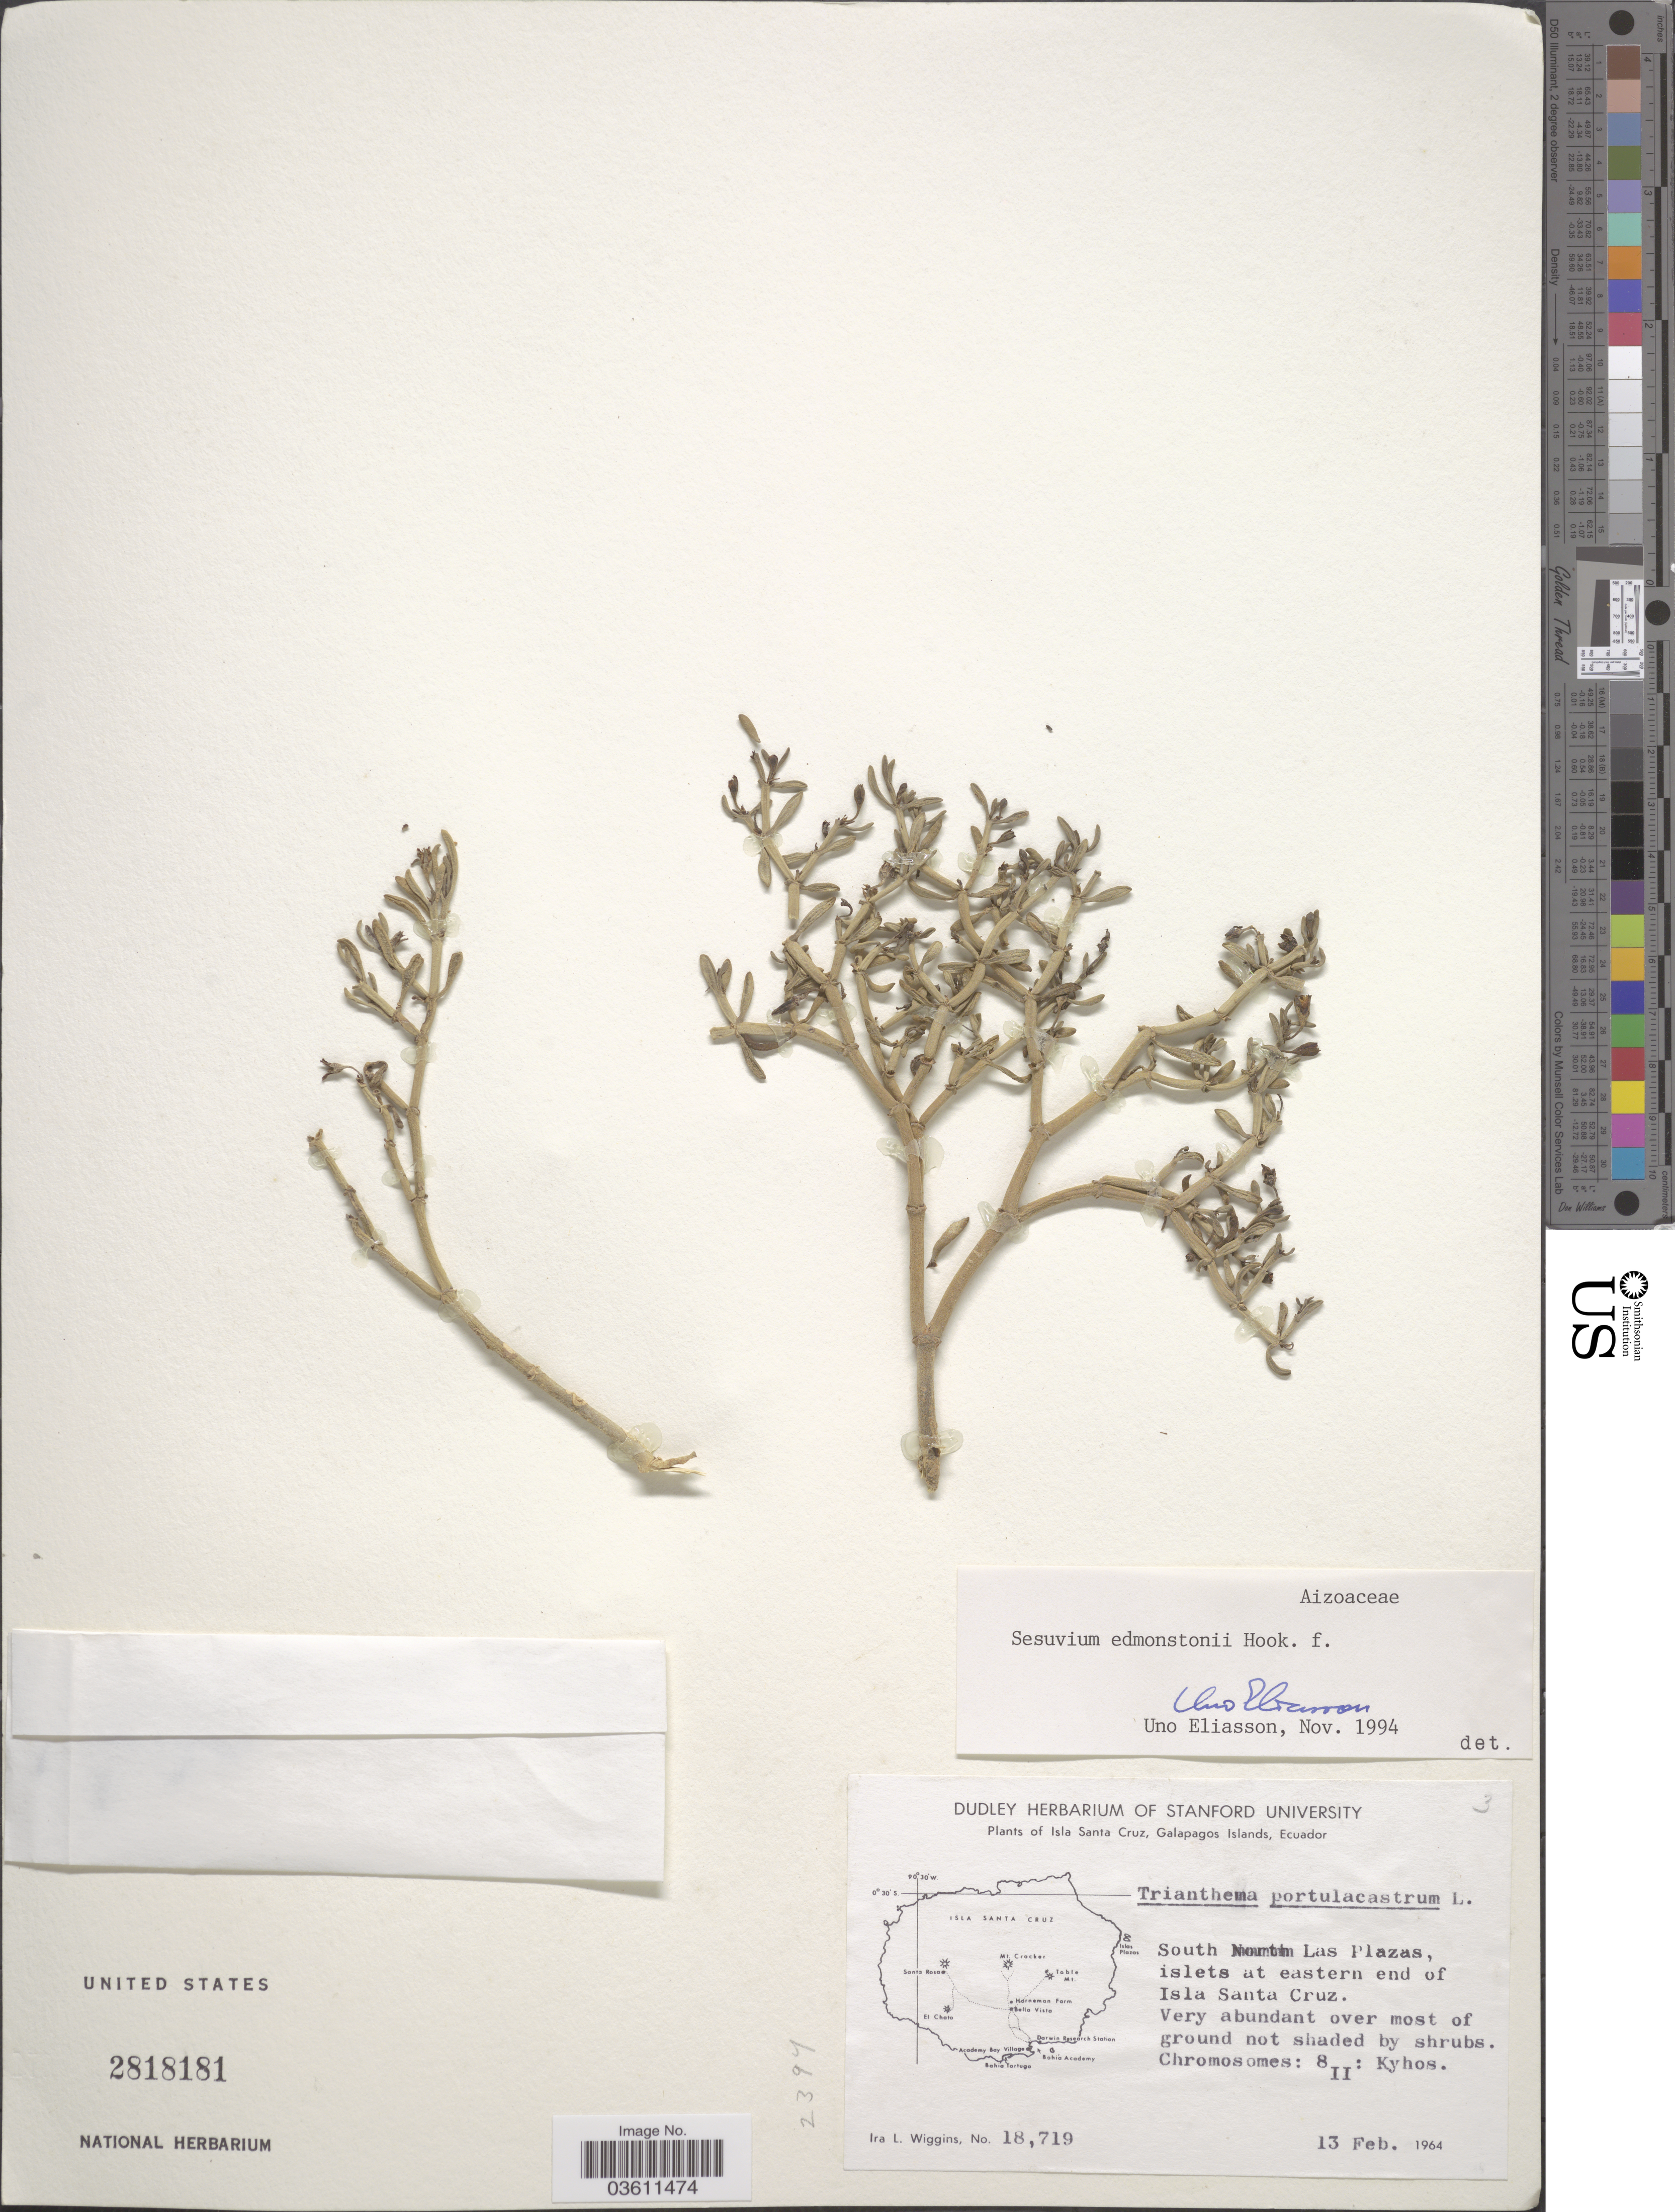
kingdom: Plantae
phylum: Tracheophyta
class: Magnoliopsida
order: Caryophyllales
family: Aizoaceae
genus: Sesuvium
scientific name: Sesuvium edmonstonei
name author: Hook. f.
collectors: I. L. Wiggins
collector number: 18719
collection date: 1964-02-13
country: Ecuador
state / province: Colón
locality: Isla Santa Cruz, Galapagos Islands. South Las Plazas, islets at eastern end of Isla Santa Cruz.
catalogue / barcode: US 2818181